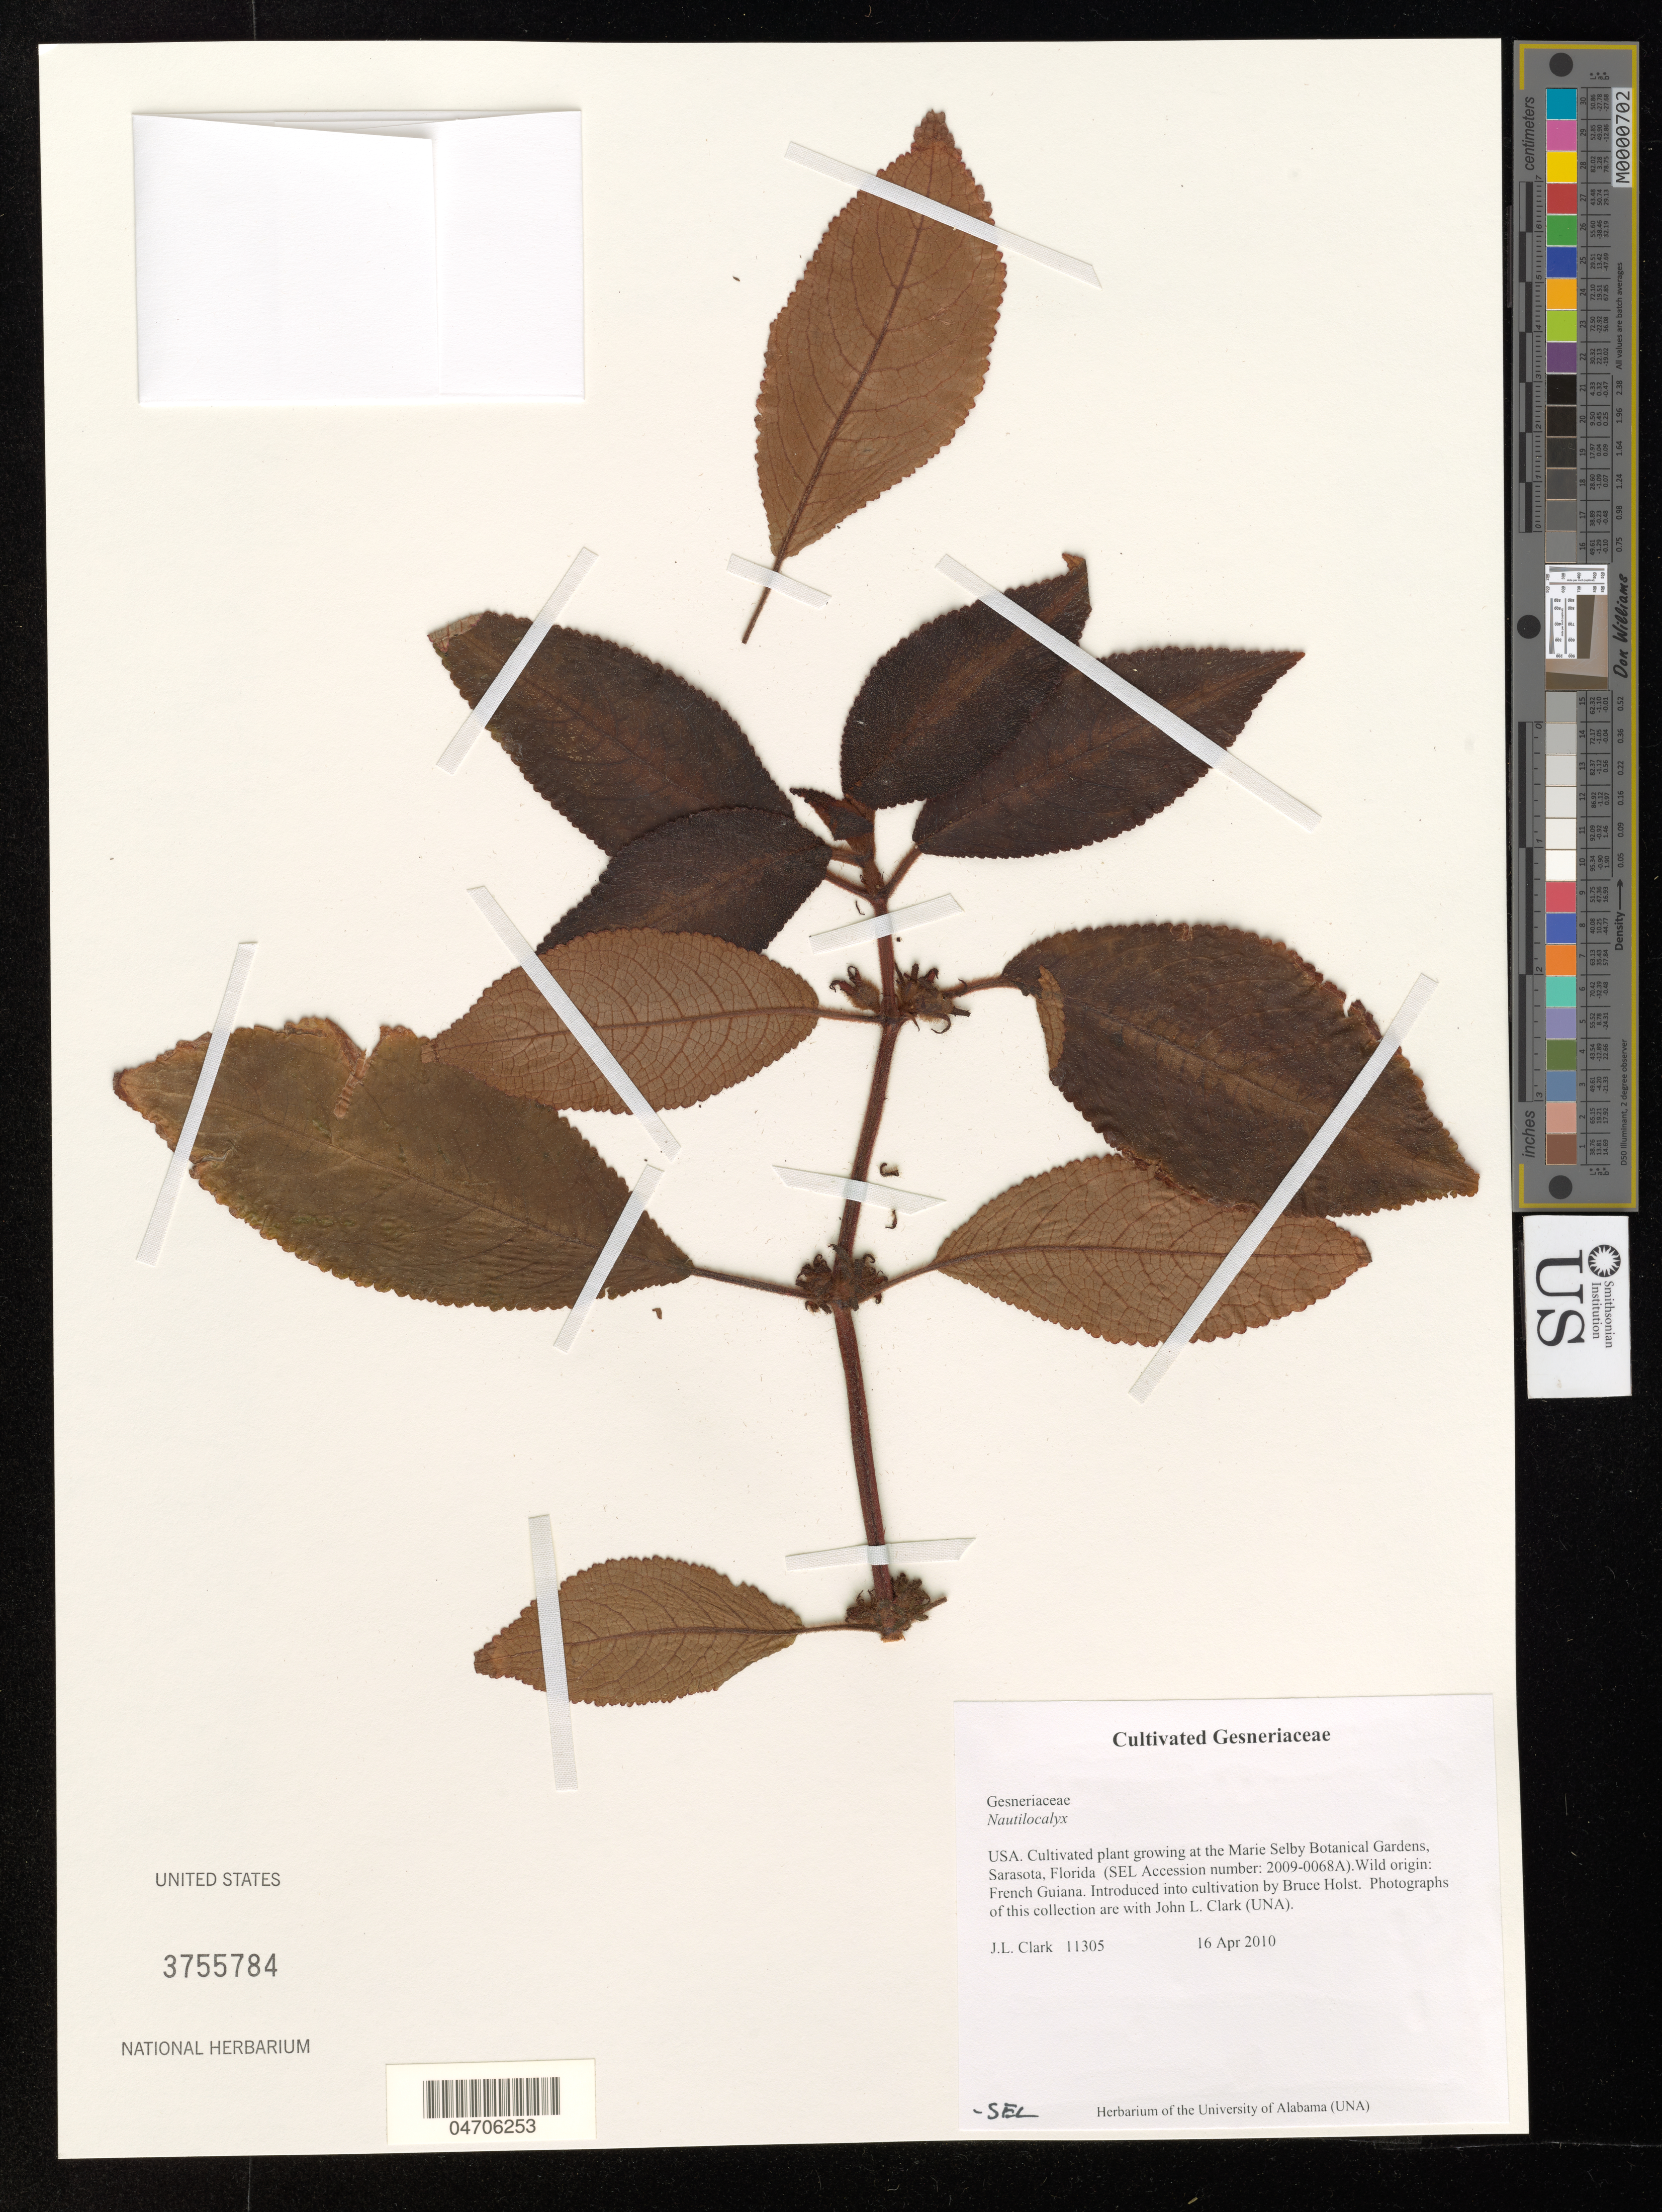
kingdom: Plantae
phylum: Tracheophyta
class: Magnoliopsida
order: Lamiales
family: Gesneriaceae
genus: Nautilocalyx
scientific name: Nautilocalyx sp.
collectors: J. L. Clark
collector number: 11305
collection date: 2010-04-16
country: United States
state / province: Florida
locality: At the Marie Selby Botanical Gardens, Sarasota, (SEL Accession number: 2009-0068A).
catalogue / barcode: US 3755784